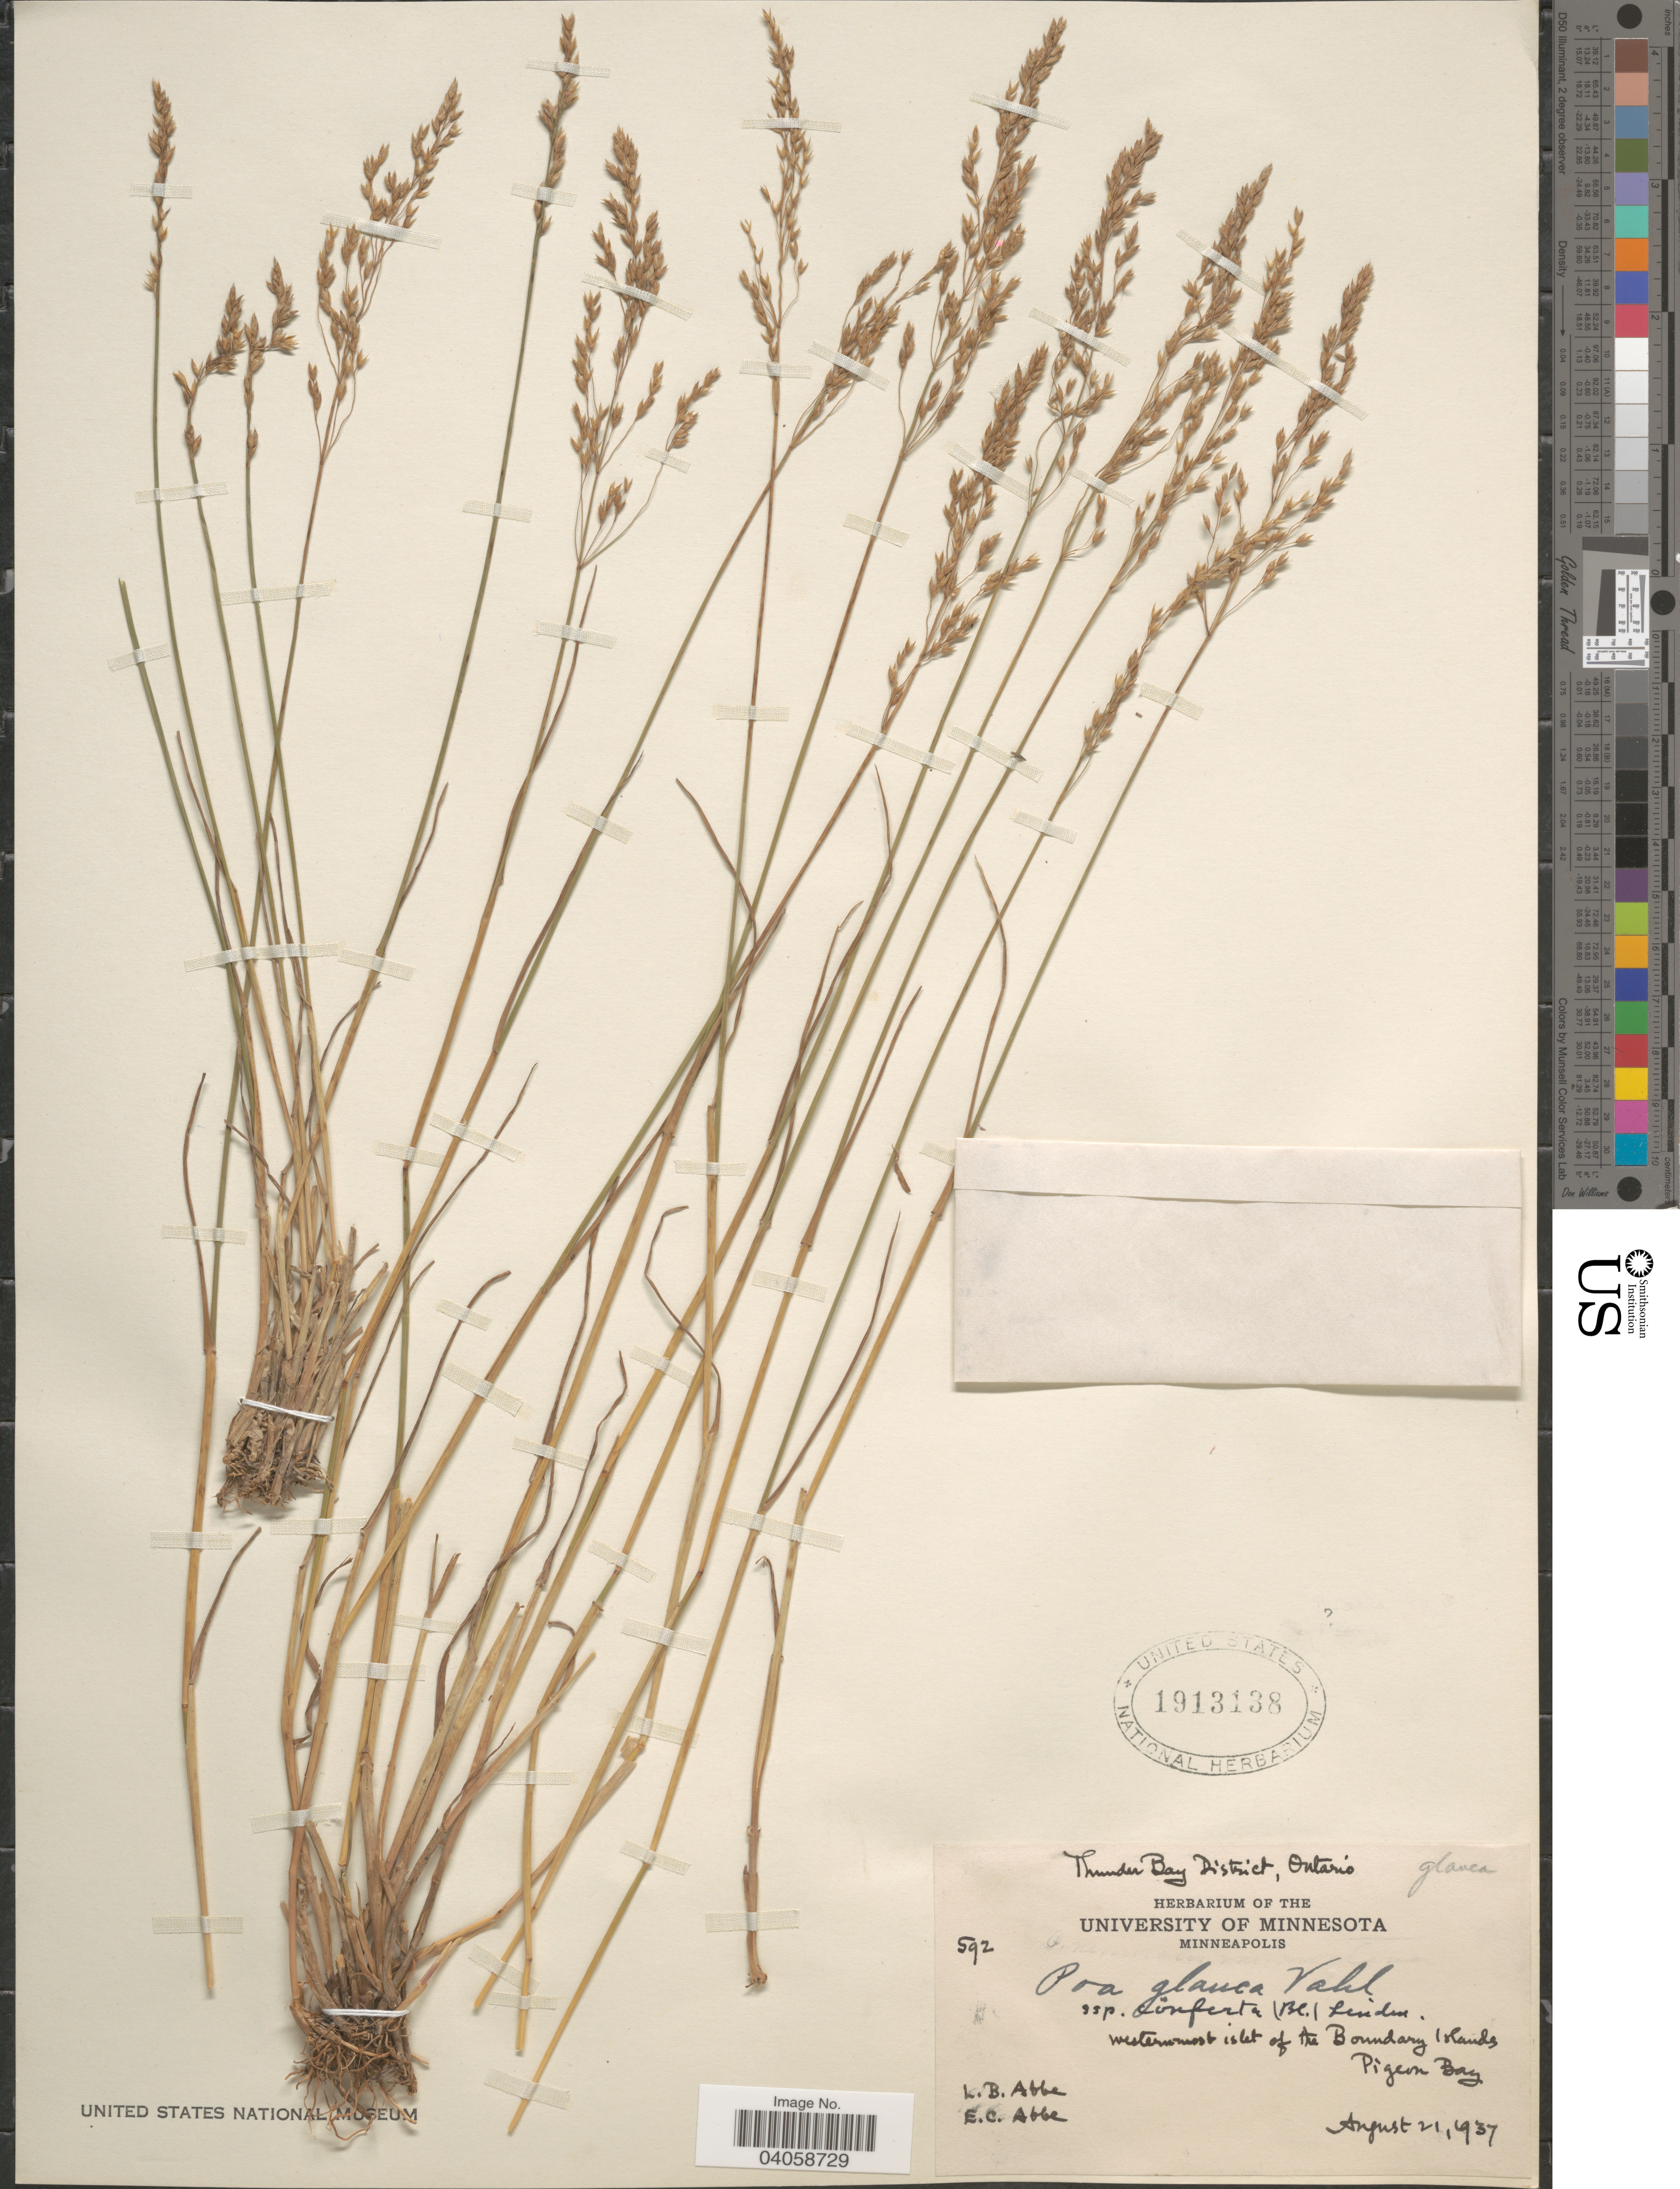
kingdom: Plantae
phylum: Tracheophyta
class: Liliopsida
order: Poales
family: Poaceae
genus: Poa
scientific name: Poa glauca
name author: Vahl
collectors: L. B. Abbe & E. C. Abbe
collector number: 592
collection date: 1937-08-21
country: Canada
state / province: Ontario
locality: Thunder Bay District. Westernmost islet of the Boundary Islands, Pigeon Bay.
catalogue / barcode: US 1913138